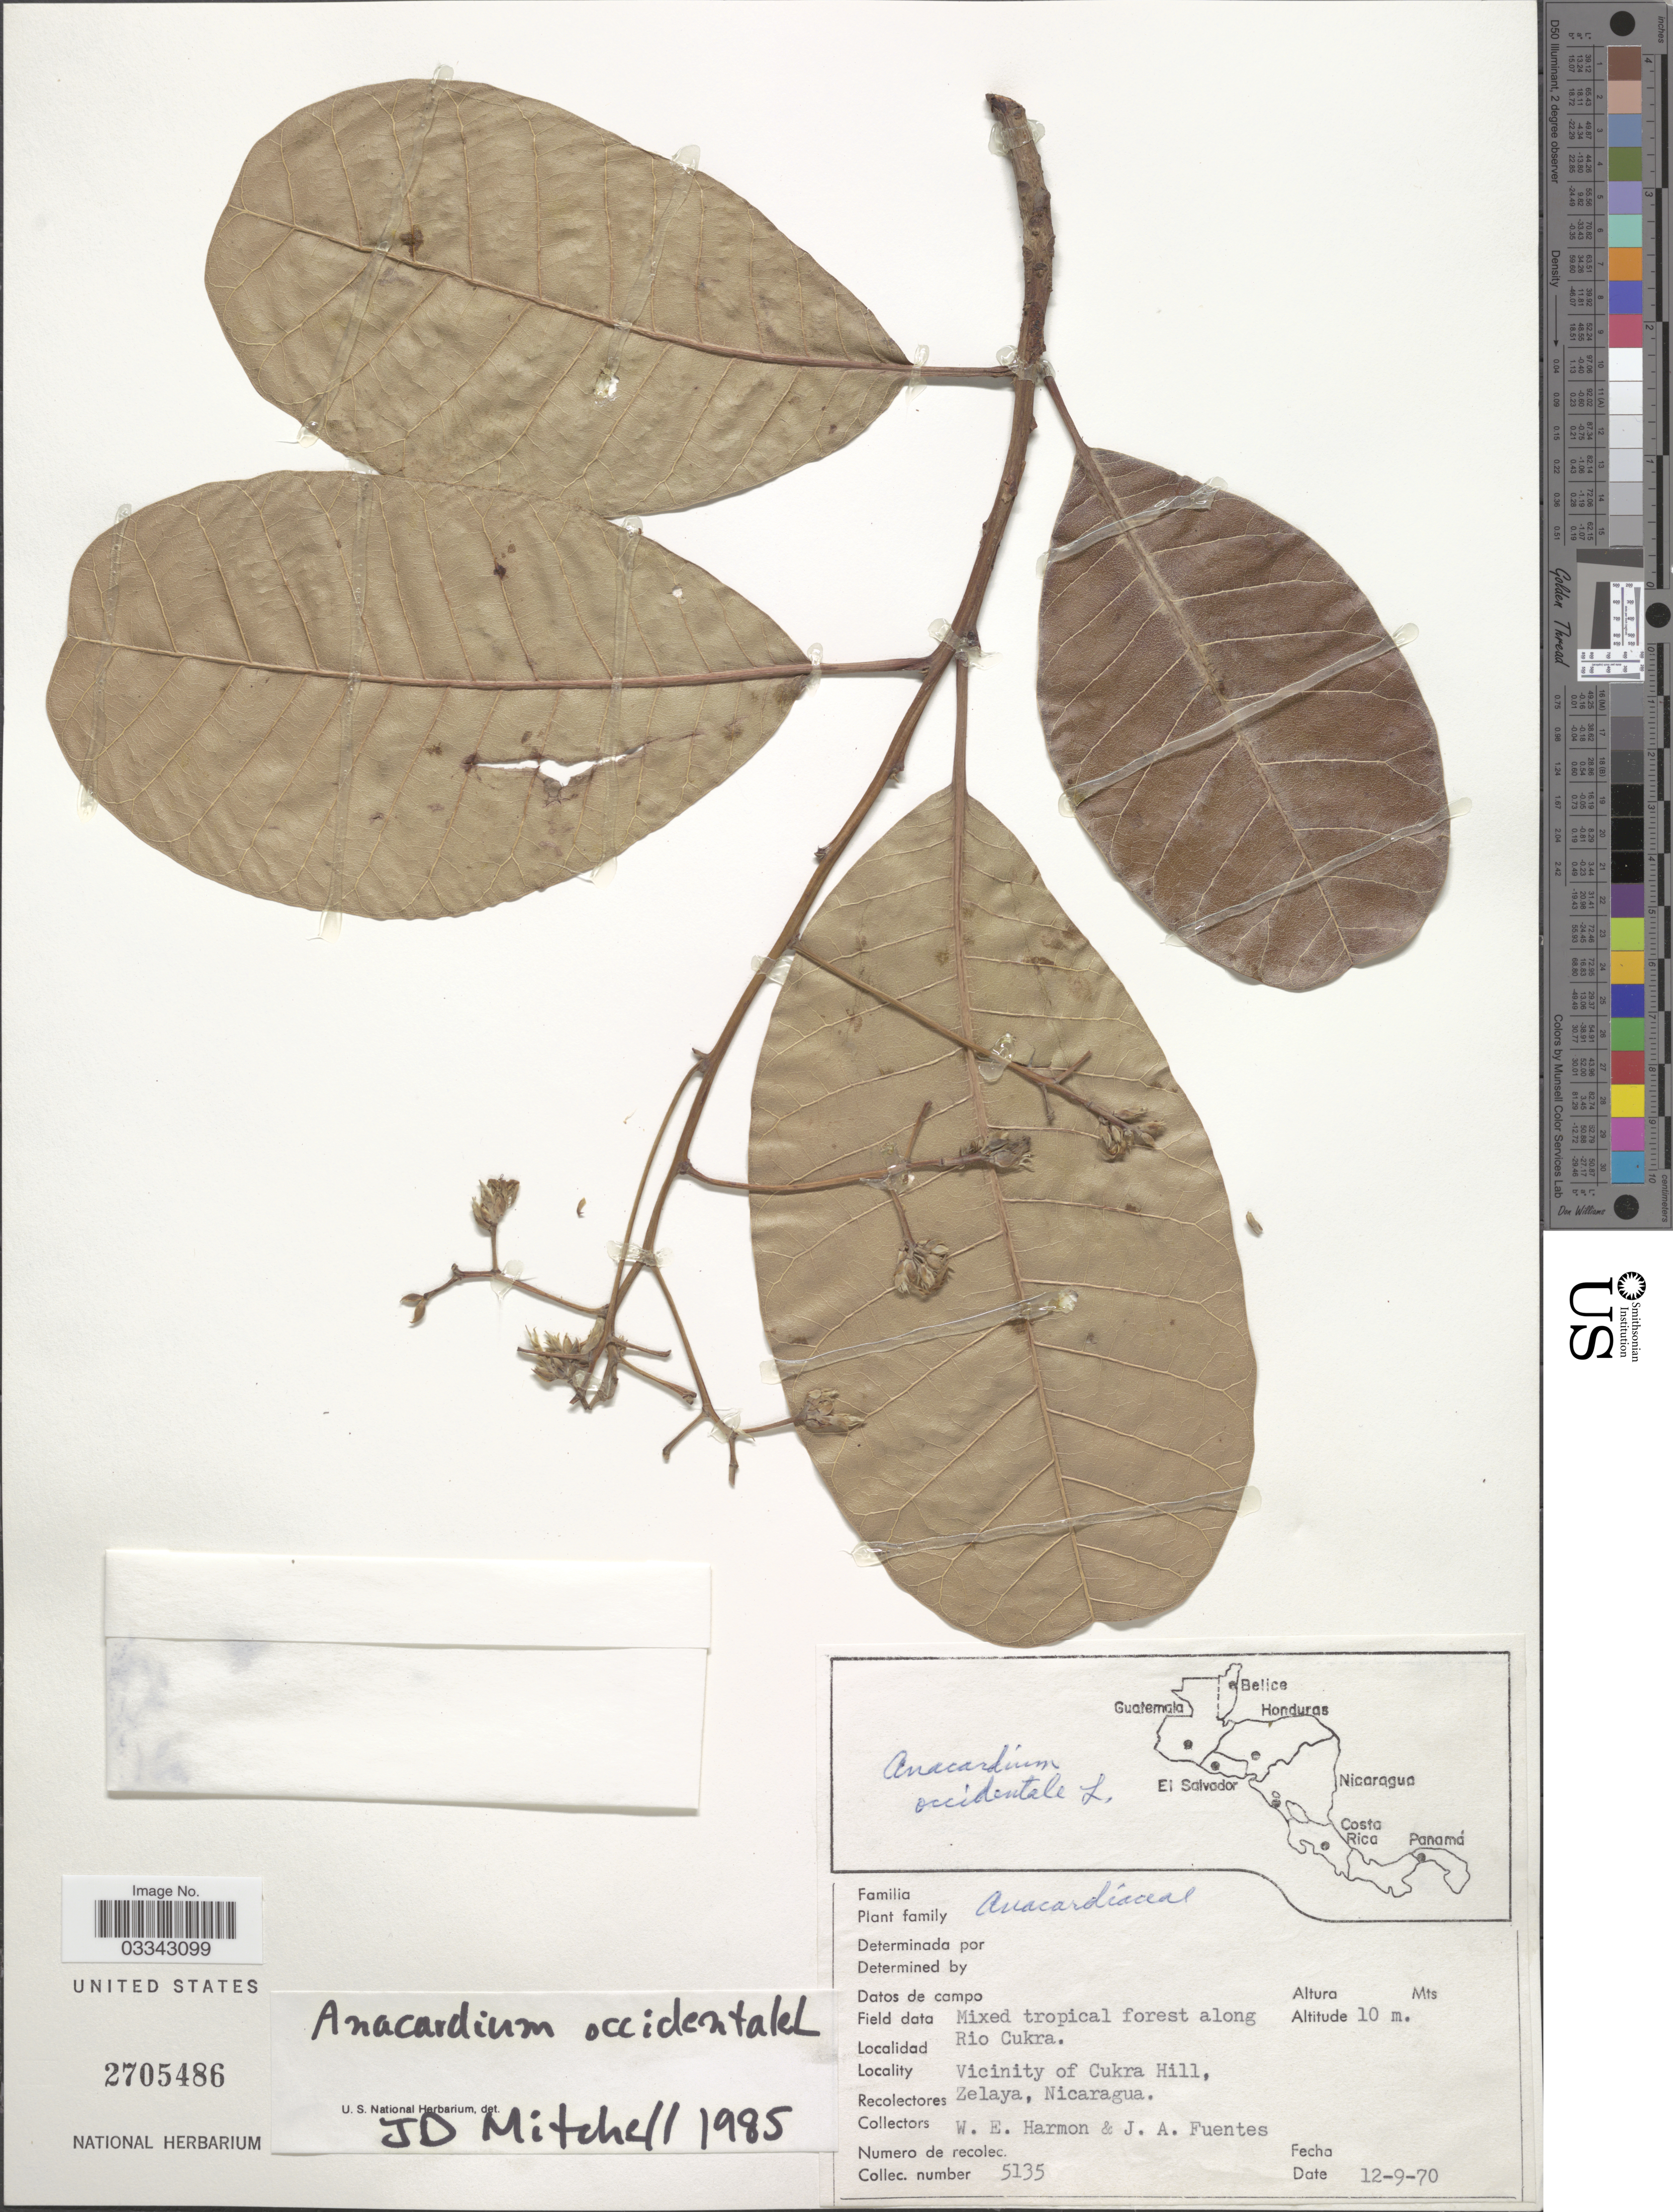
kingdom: Plantae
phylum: Tracheophyta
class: Magnoliopsida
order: Sapindales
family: Anacardiaceae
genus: Anacardium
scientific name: Anacardium occidentale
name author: L.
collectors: W. E. Harmon & J. Fuentes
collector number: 5135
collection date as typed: Transcribed d/m/y: 12/9/70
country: Nicaragua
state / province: Atlántico Sur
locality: Mixed tropical forest along Rio Cukra. Vicinity of Cukra Hill, Zelaya.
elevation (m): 10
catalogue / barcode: US 2705486